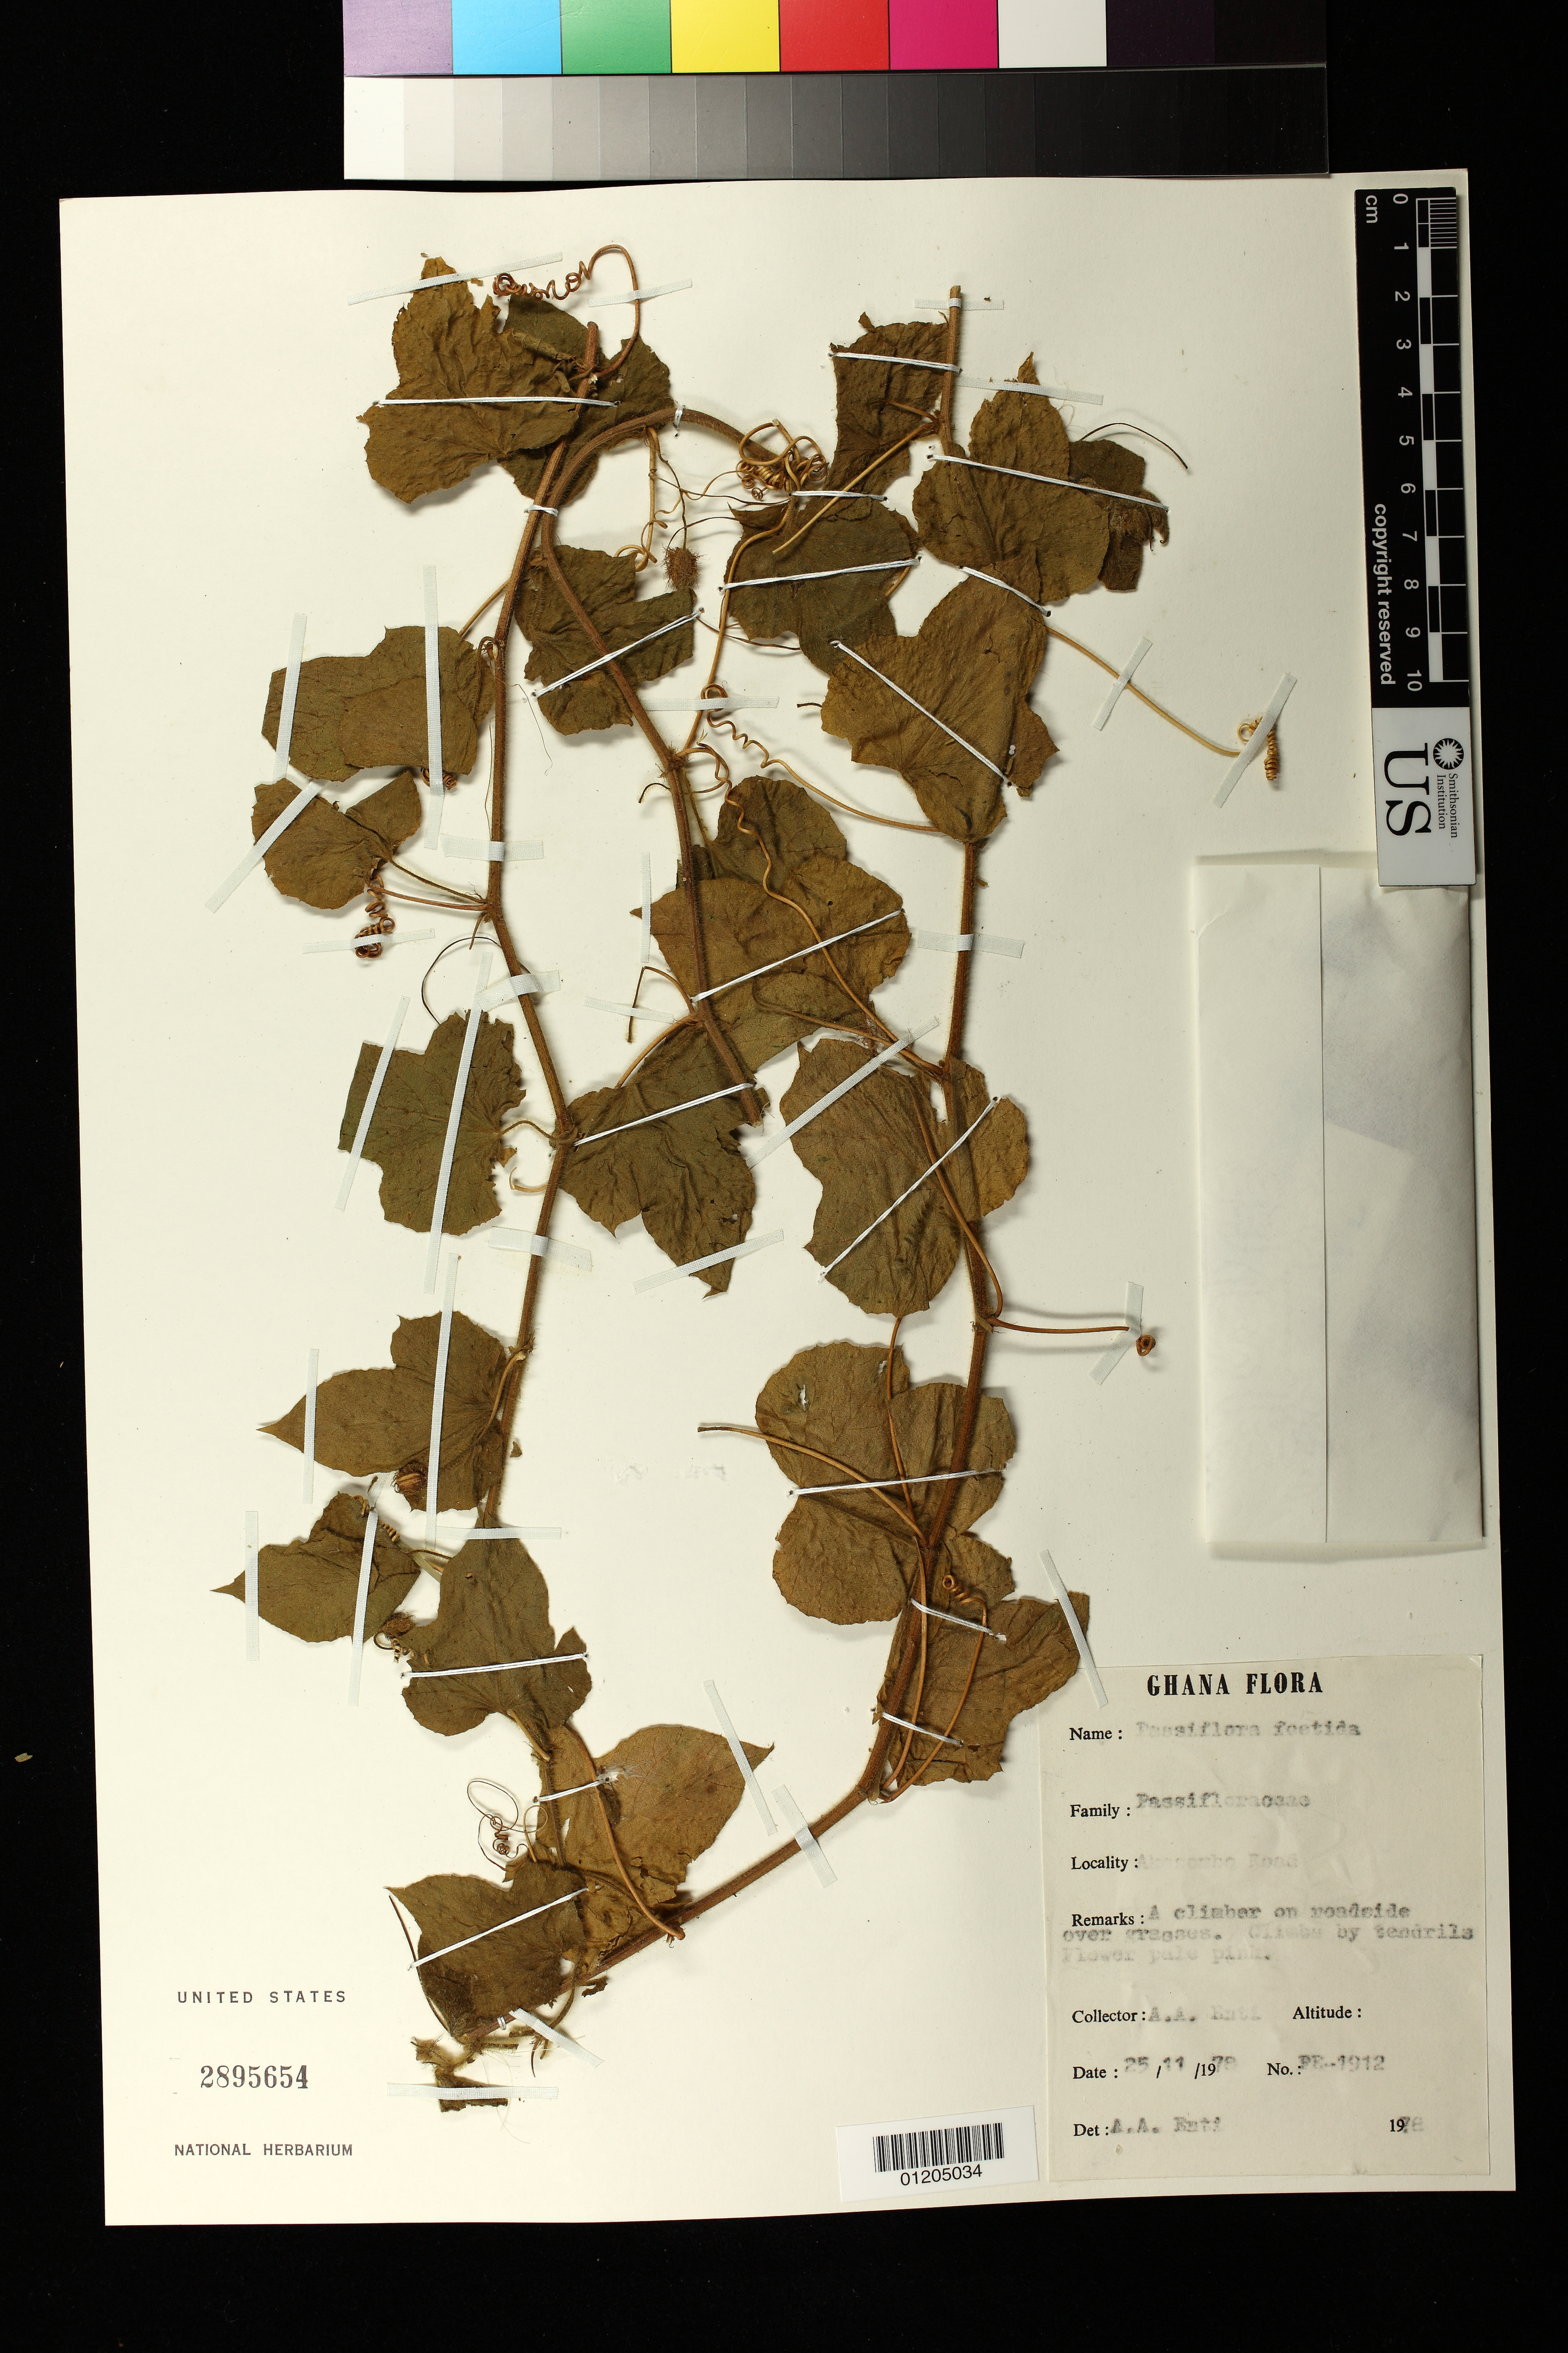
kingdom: Plantae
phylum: Tracheophyta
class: Magnoliopsida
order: Malpighiales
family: Passifloraceae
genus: Passiflora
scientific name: Passiflora foetida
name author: L.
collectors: A. Enti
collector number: PE-1912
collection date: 1978-11-25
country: Ghana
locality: Akosombo Road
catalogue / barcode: US 2895654